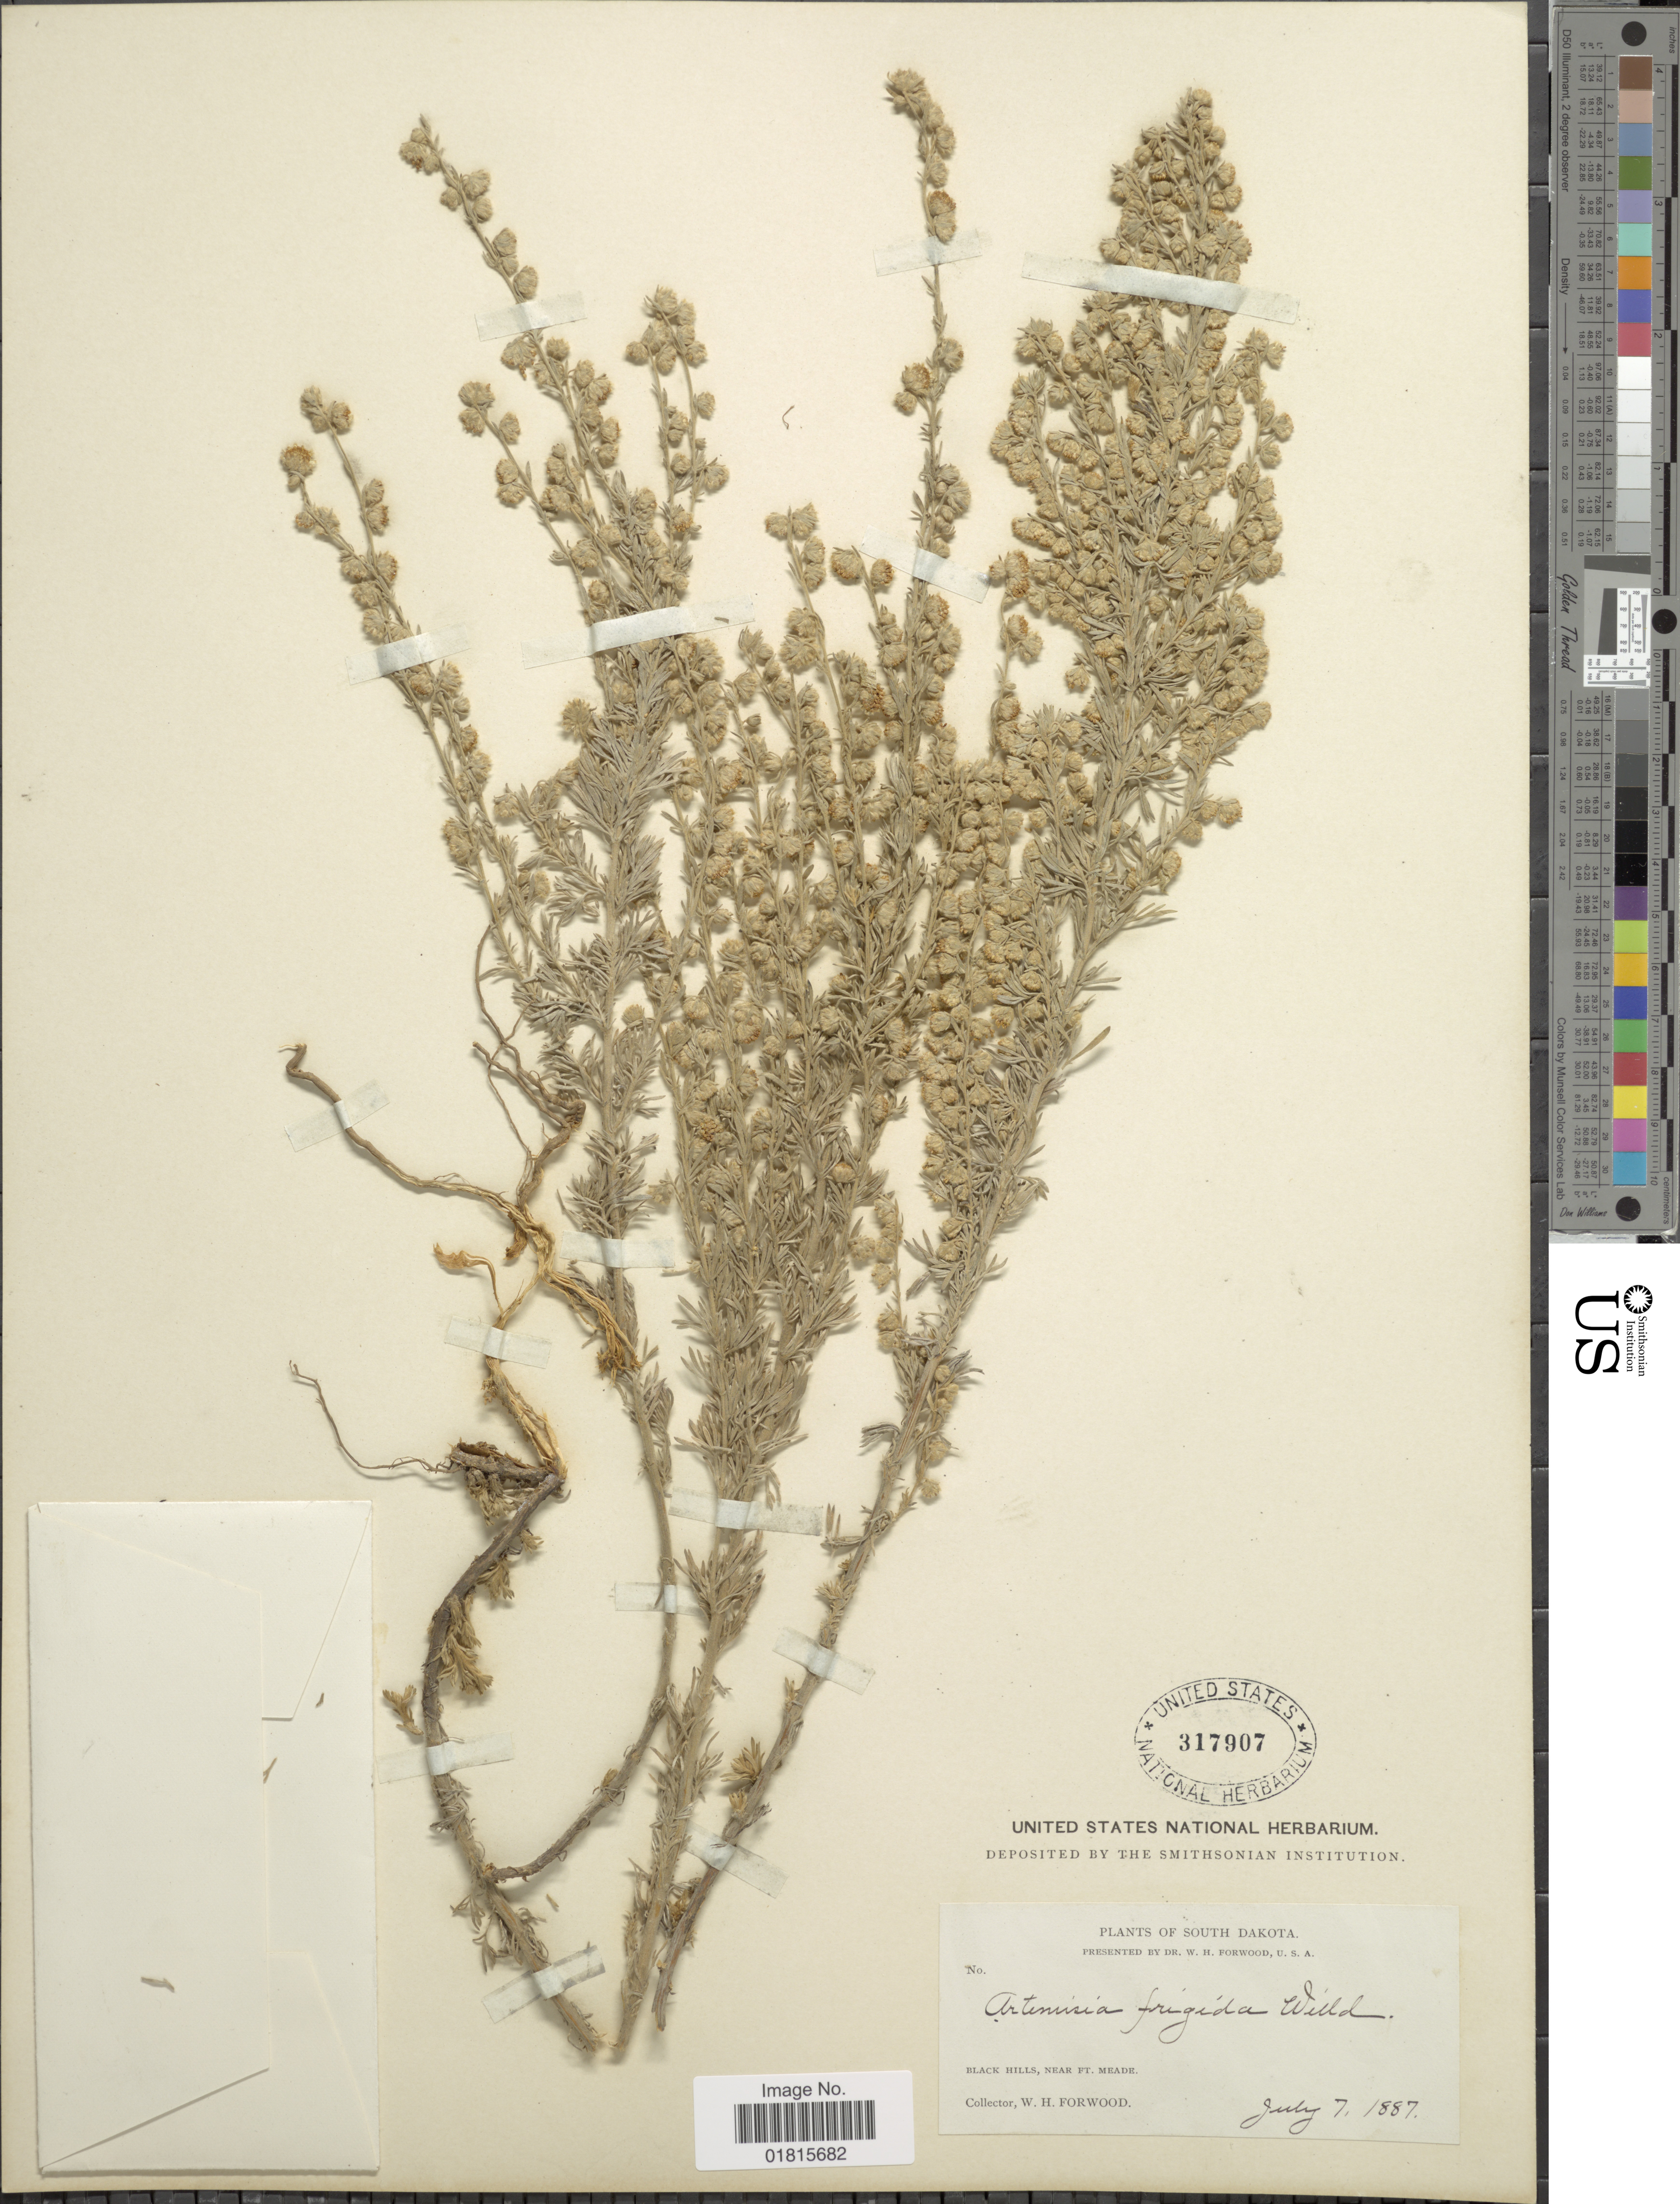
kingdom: Plantae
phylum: Tracheophyta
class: Magnoliopsida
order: Asterales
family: Asteraceae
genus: Artemisia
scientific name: Artemisia frigida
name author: Willd.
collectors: W. Forwood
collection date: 1887-07-07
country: United States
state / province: South Dakota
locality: Black Hills, near Ft. Meade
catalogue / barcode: US 317907